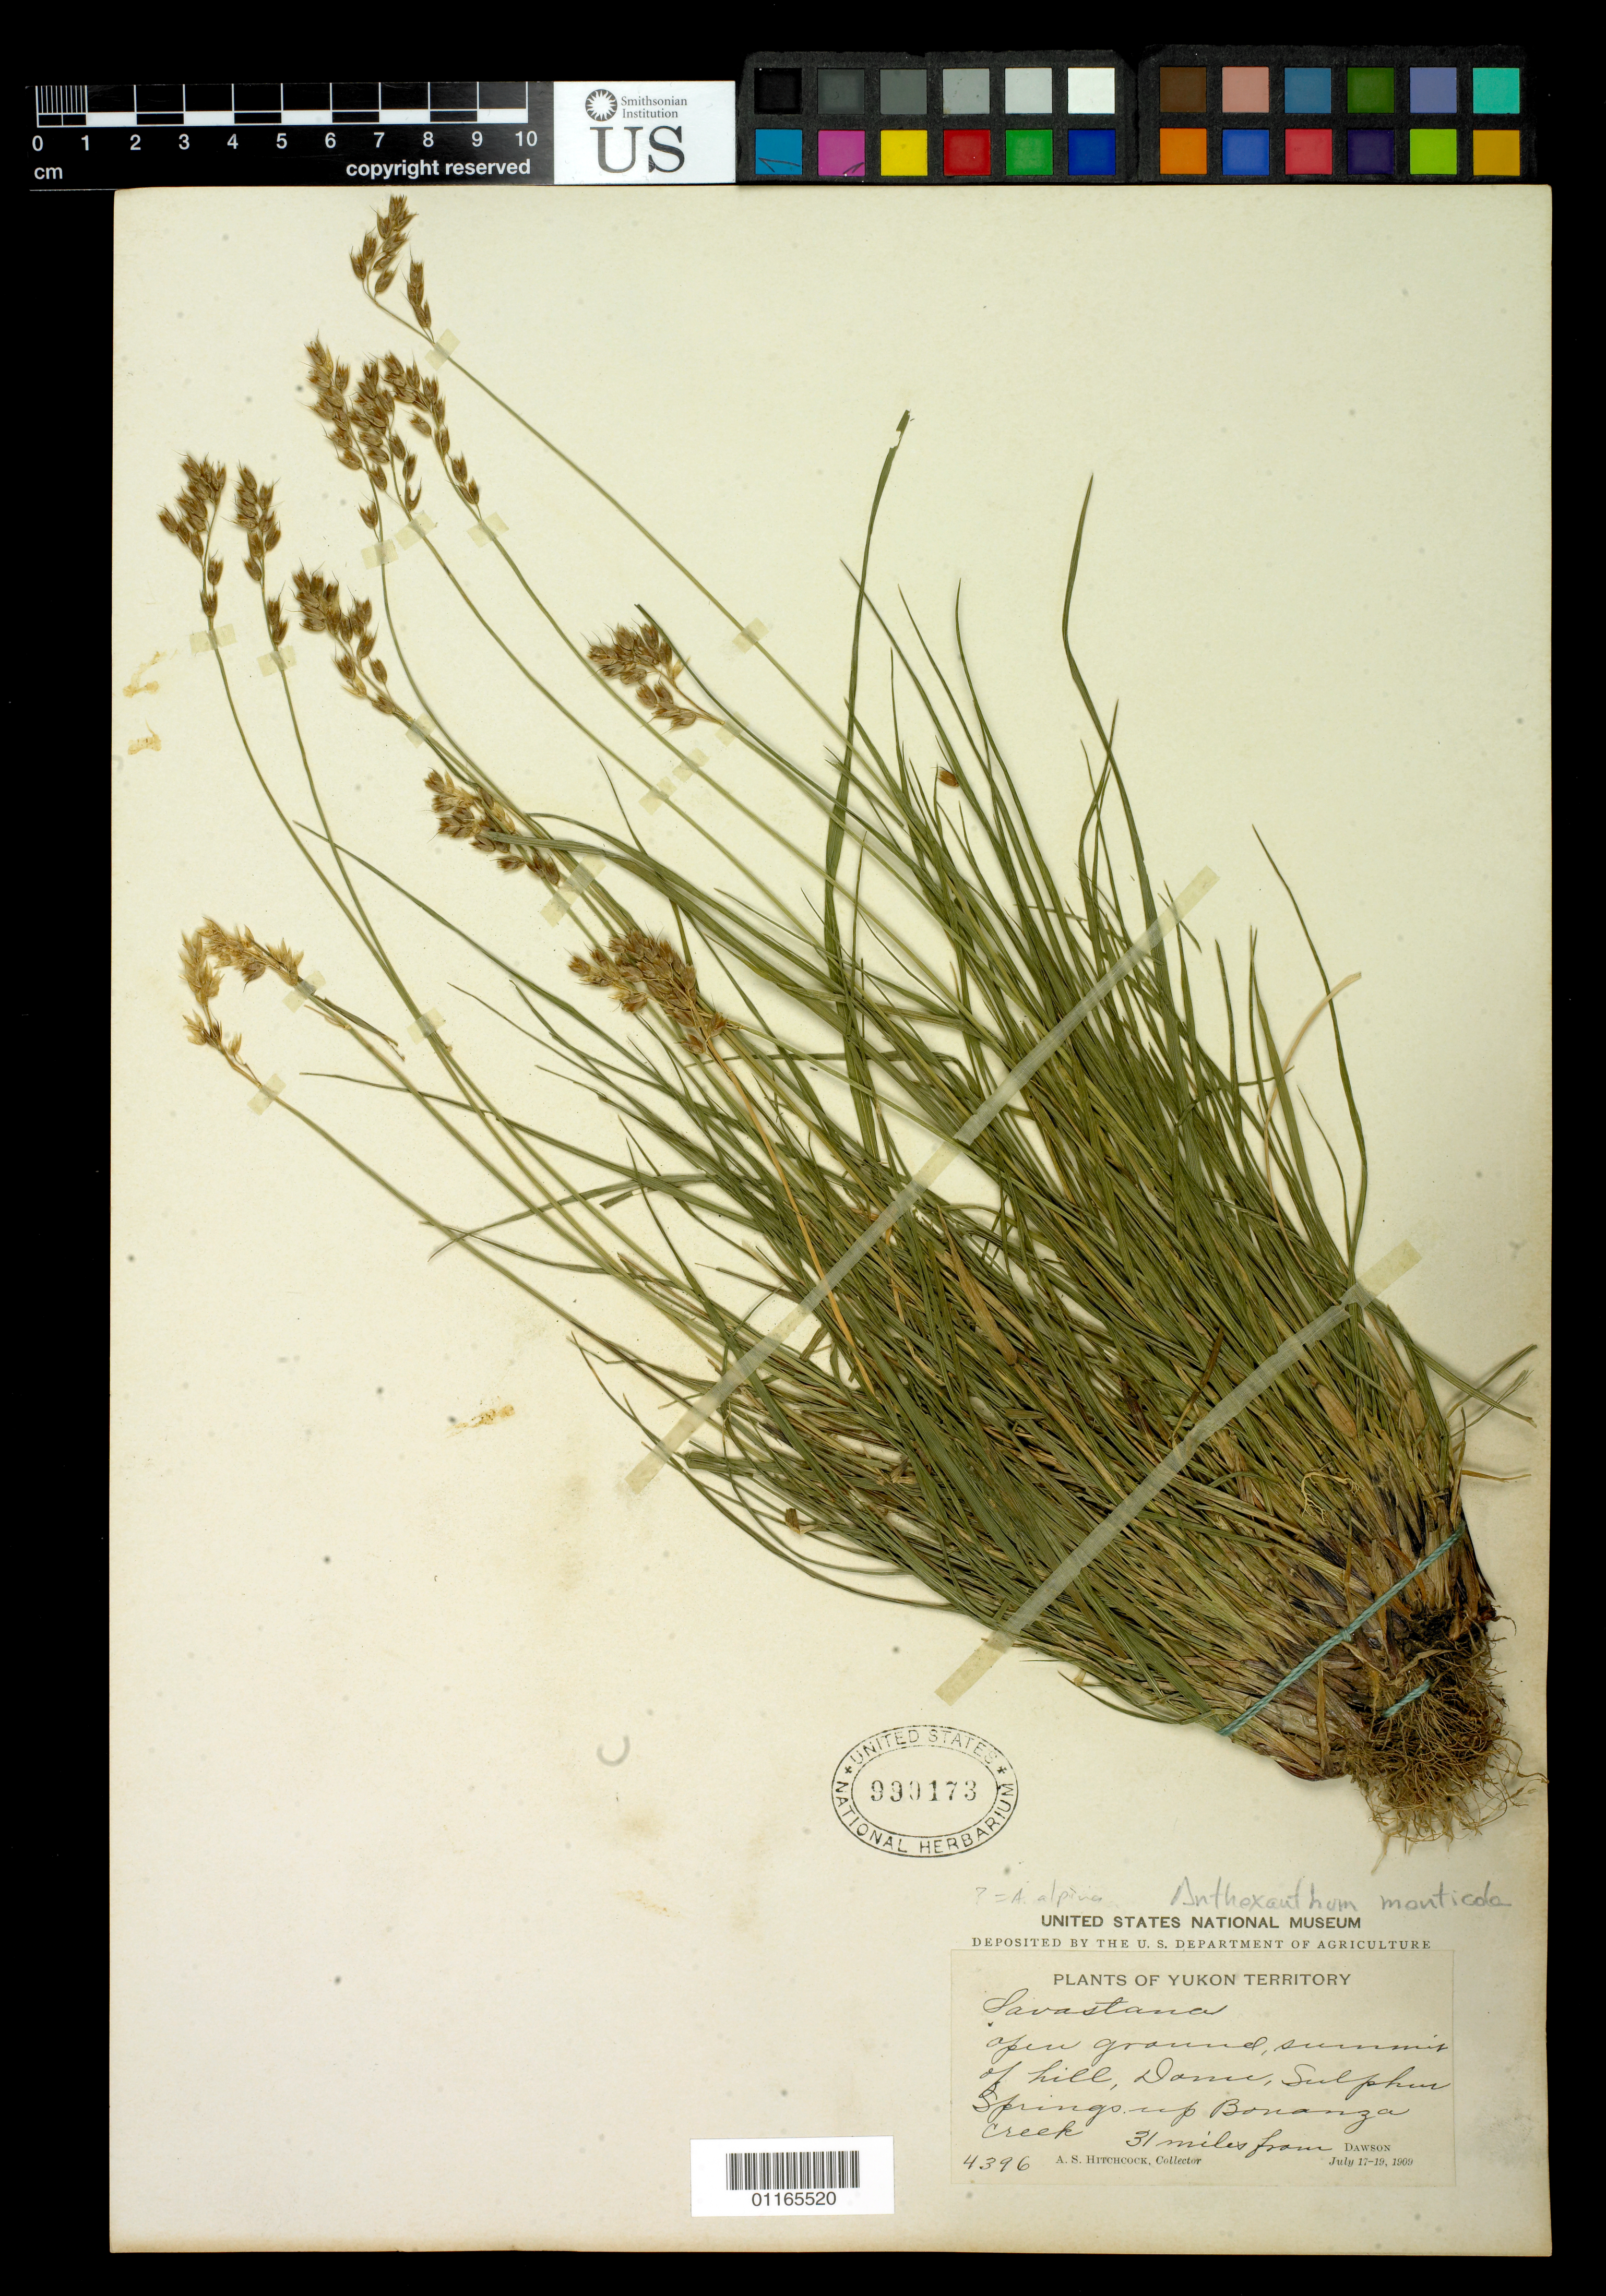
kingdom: Plantae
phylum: Tracheophyta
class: Liliopsida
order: Poales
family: Poaceae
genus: Anthoxanthum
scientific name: Anthoxanthum monticola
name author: (Bigelow) Veldkamp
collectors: A. S. Hitchcock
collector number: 4396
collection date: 1909-07-17/1909-07-19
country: Canada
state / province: Yukon Territory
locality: Summit of hill, Dome, Sulphur Springs up Bonanza Creek. 31 miles from Dawson.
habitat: open ground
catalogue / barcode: US 990173